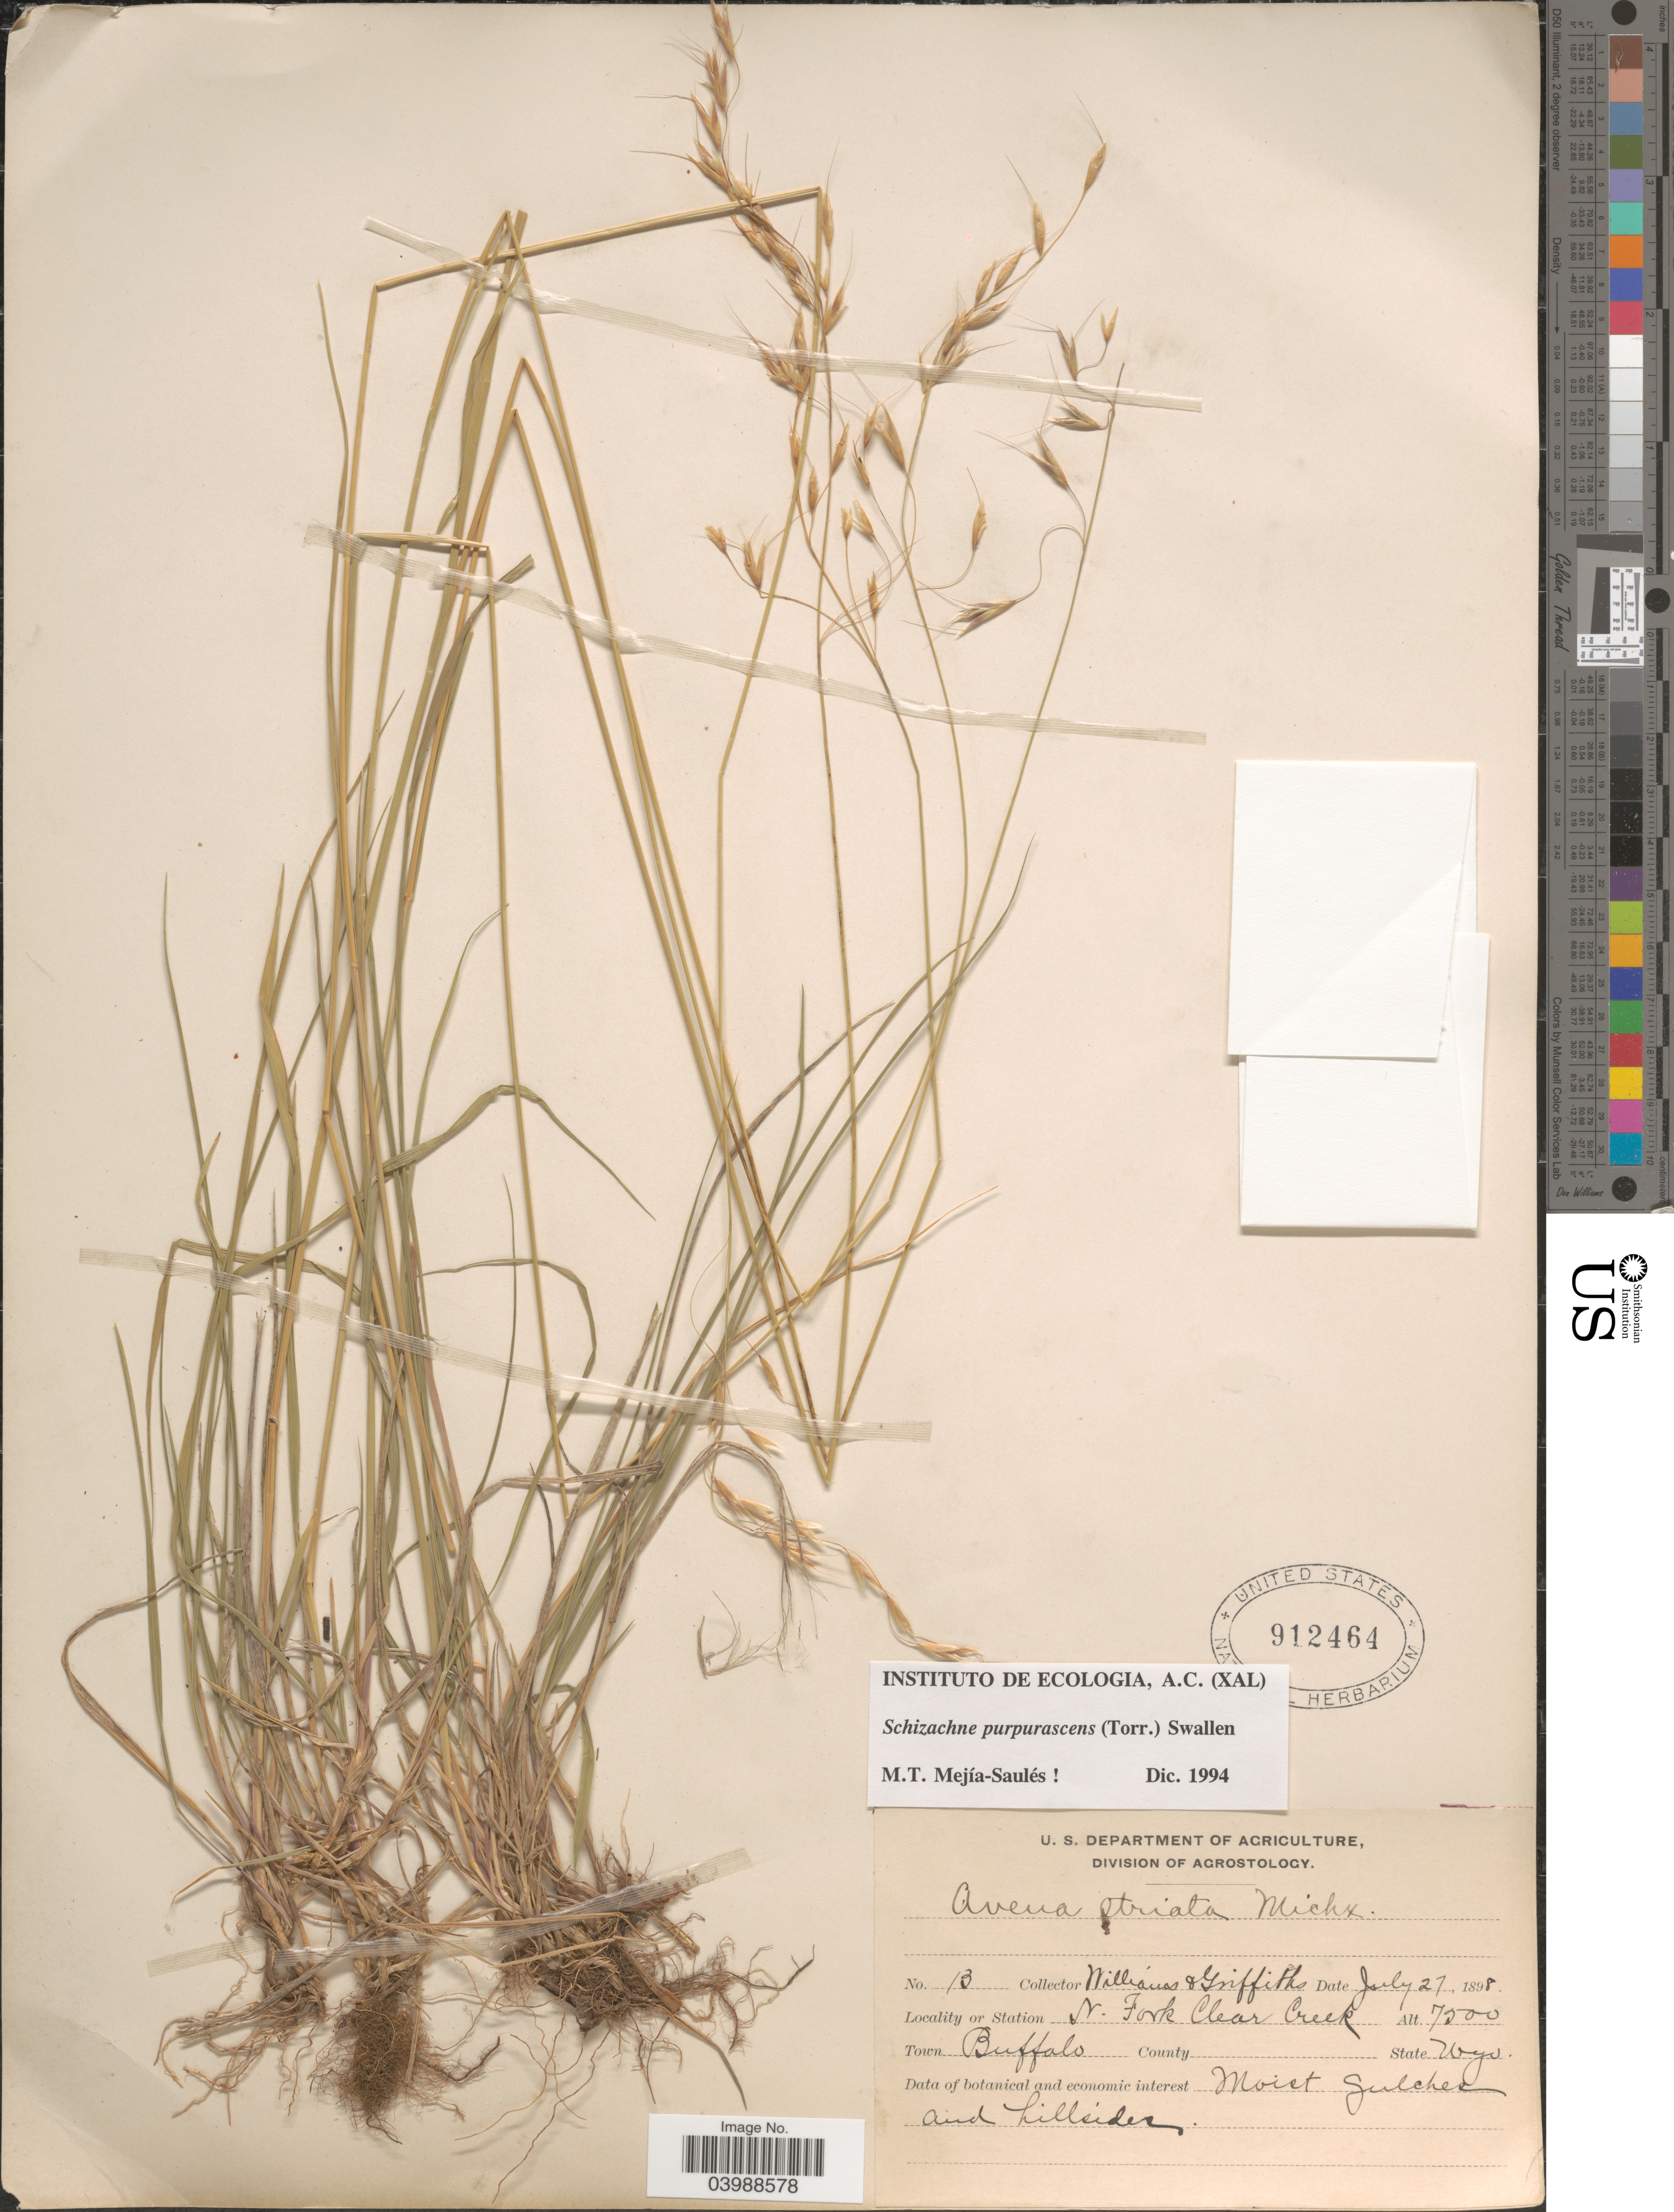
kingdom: Plantae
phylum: Tracheophyta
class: Liliopsida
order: Poales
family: Poaceae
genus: Schizachne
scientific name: Schizachne purpurascens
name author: (Torr.) Swallen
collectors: -- Williams & -- Griffiths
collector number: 13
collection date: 1898-07-27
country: United States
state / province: Wyoming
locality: Station [unsure placement] N. Fork Clear Creek. Town Buffalo.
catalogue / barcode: US 912464